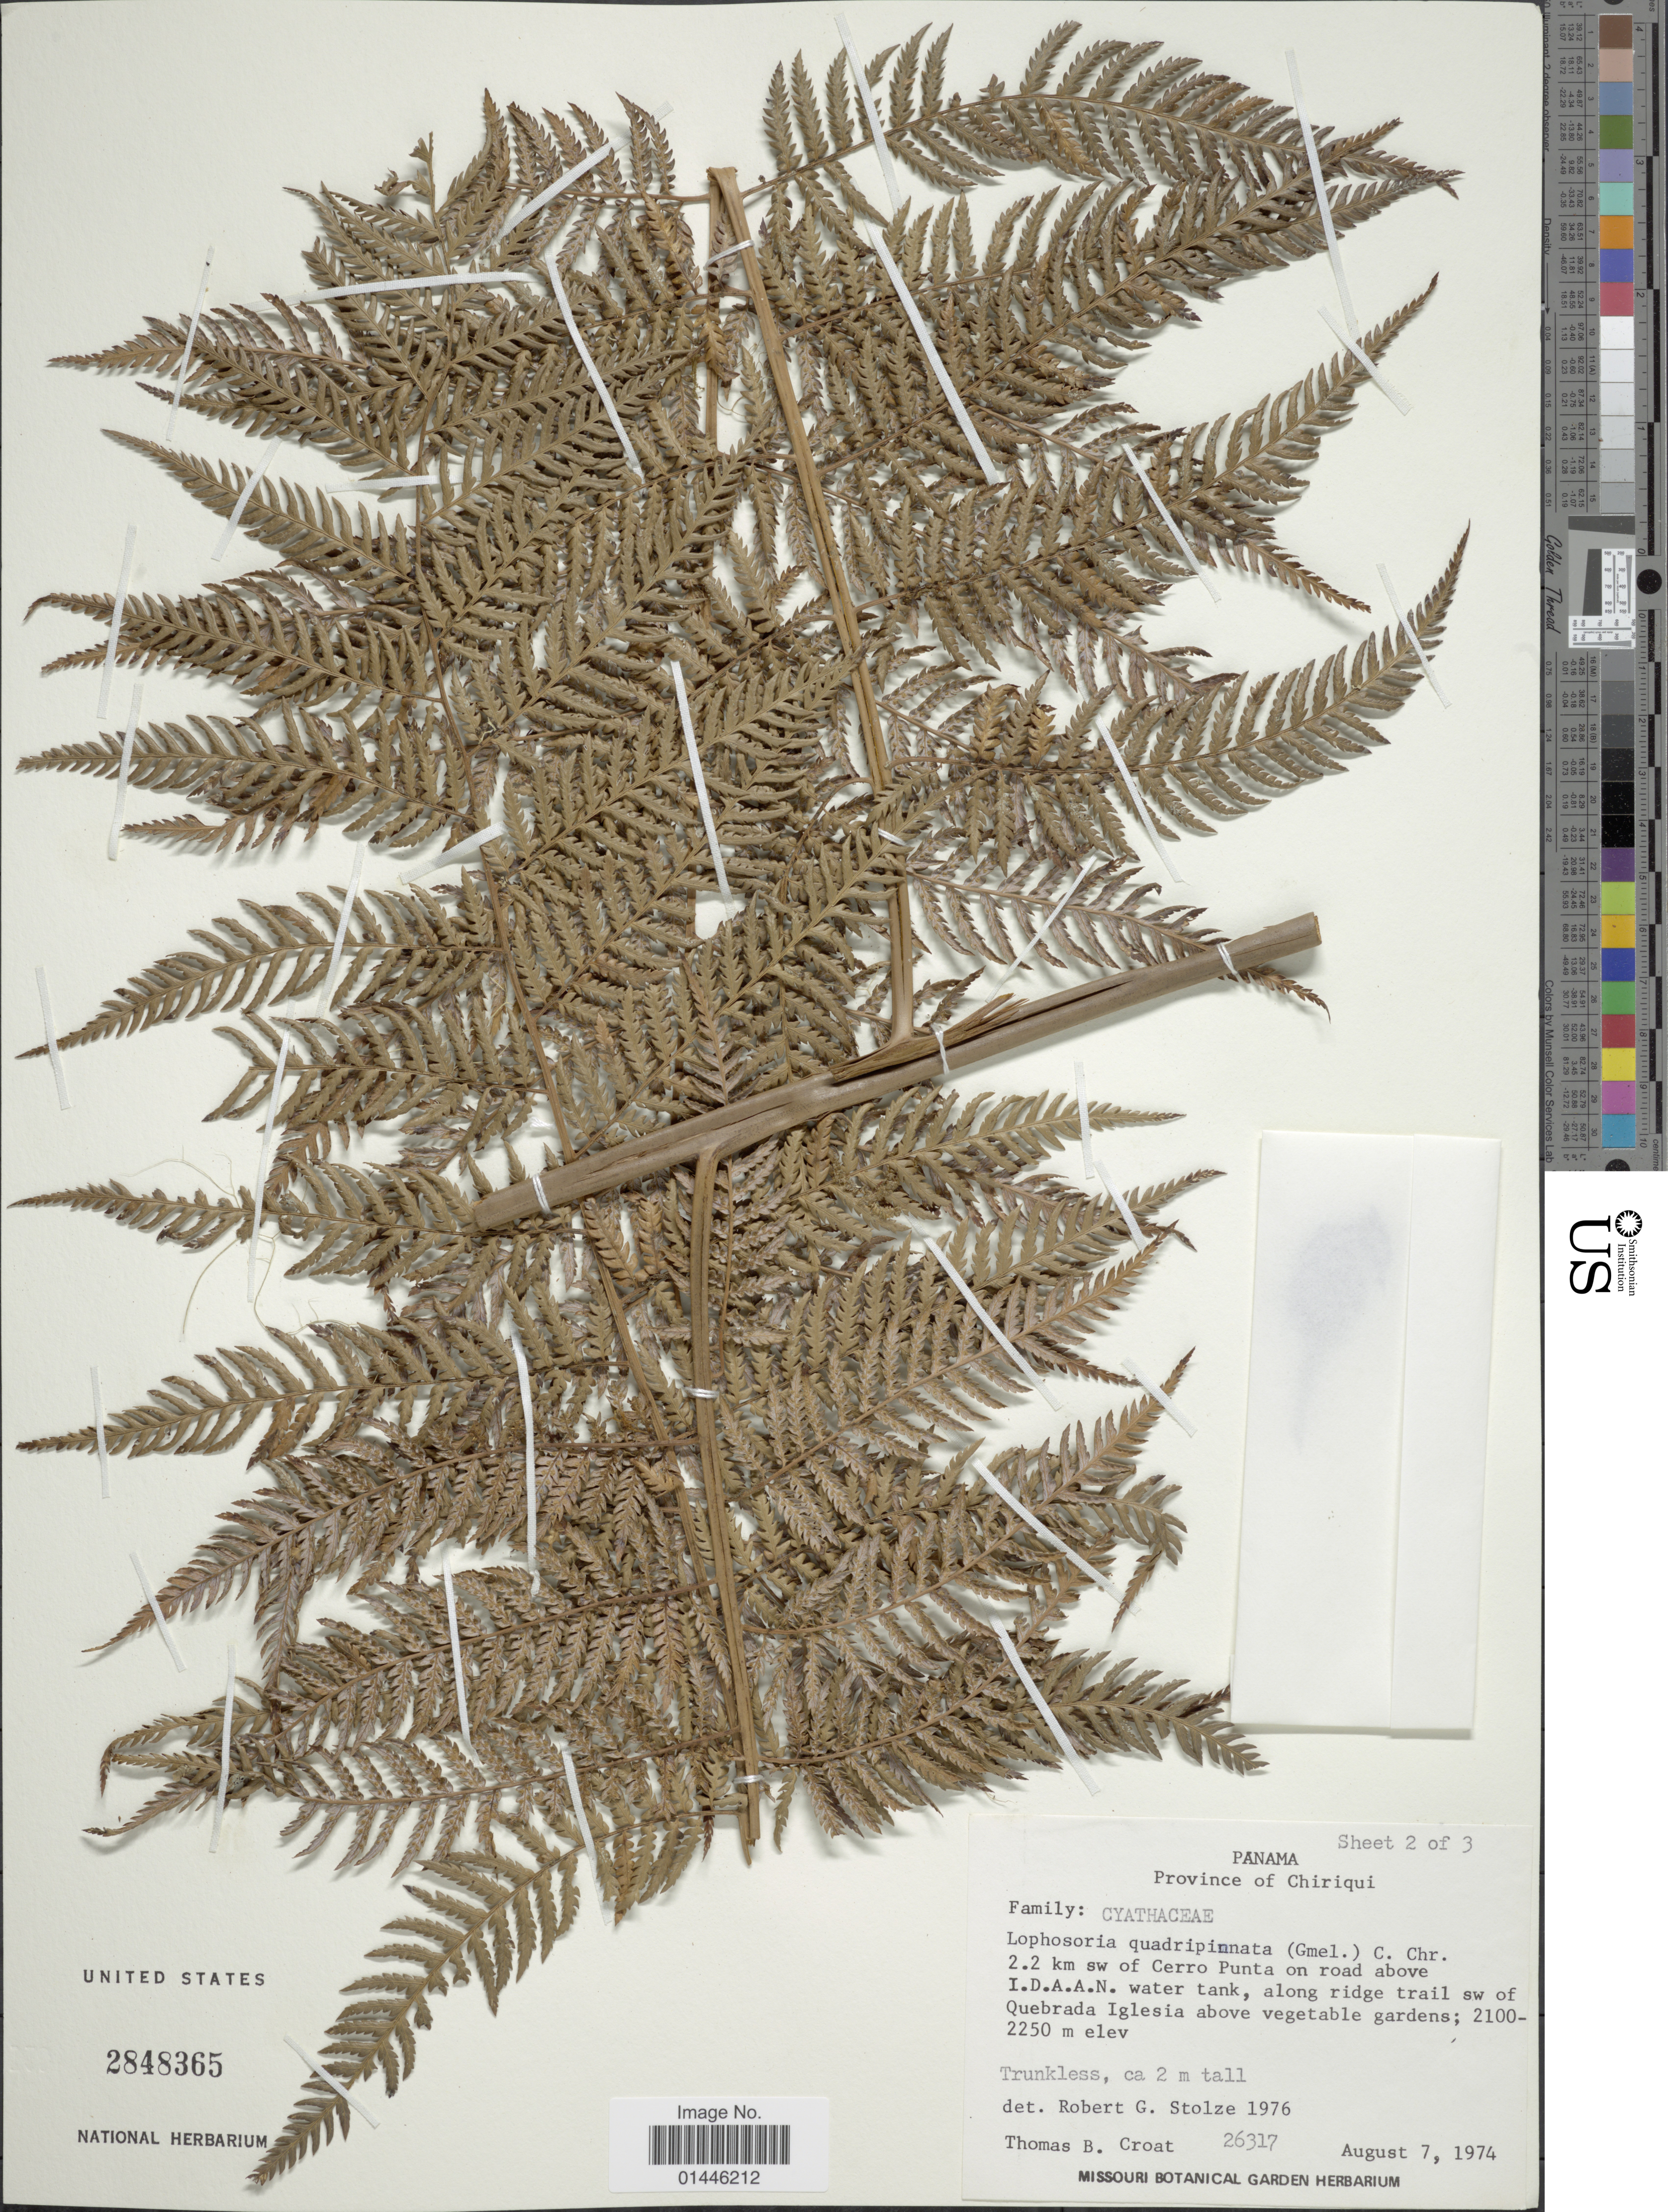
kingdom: Plantae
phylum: Tracheophyta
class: Polypodiopsida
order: Cyatheales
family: Dicksoniaceae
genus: Lophosoria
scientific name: Lophosoria quadripinnata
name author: (J.F. Gmel.) C. Chr.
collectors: T. B. Croat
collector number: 26317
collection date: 1974-08-07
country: Panama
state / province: Chiriqui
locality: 2.2 km SW of Cerro Punta on road above I.D.A.A.N. water tank, along ridge trail SW of Quebrada Iglesia above vegetable gardens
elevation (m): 2100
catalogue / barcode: US 2848365